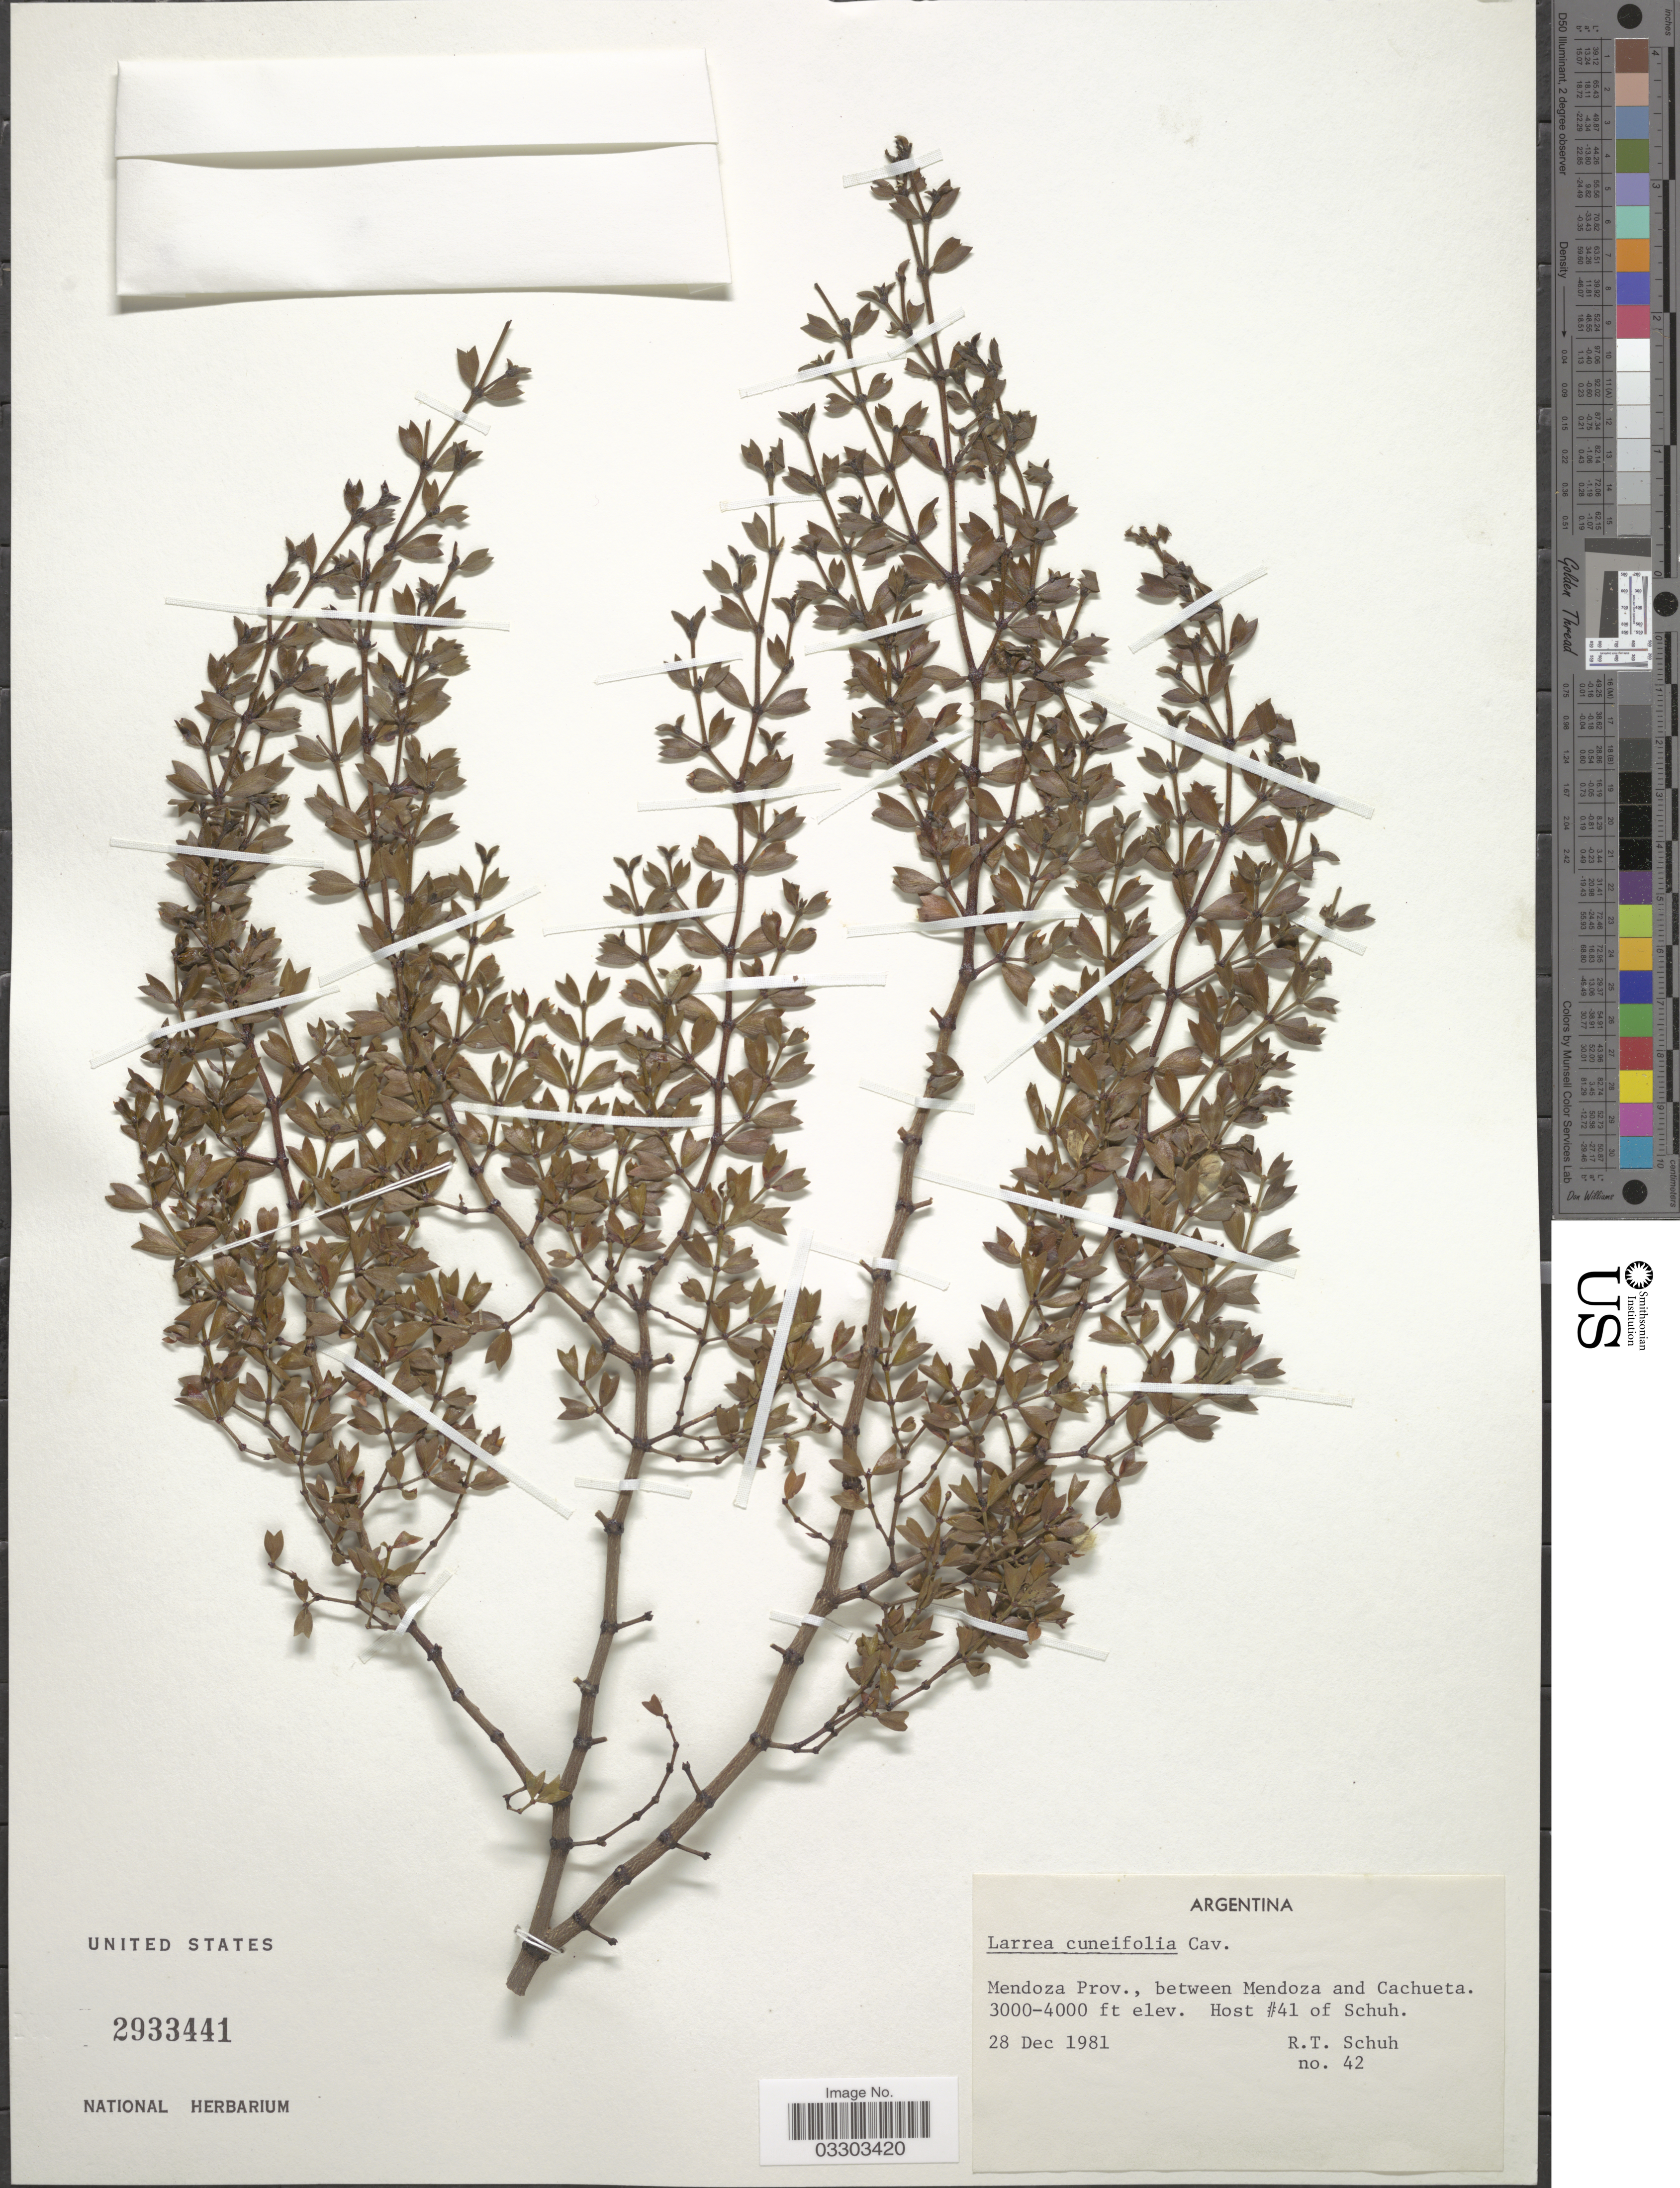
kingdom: Plantae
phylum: Tracheophyta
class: Magnoliopsida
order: Zygophyllales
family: Zygophyllaceae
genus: Larrea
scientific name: Larrea cuneifolia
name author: Cav.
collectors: R. Schuh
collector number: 42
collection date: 1981-12-28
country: Argentina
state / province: Mendoza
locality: Prov., between Mendoza and Cachueta.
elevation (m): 914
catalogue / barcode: US 2933441